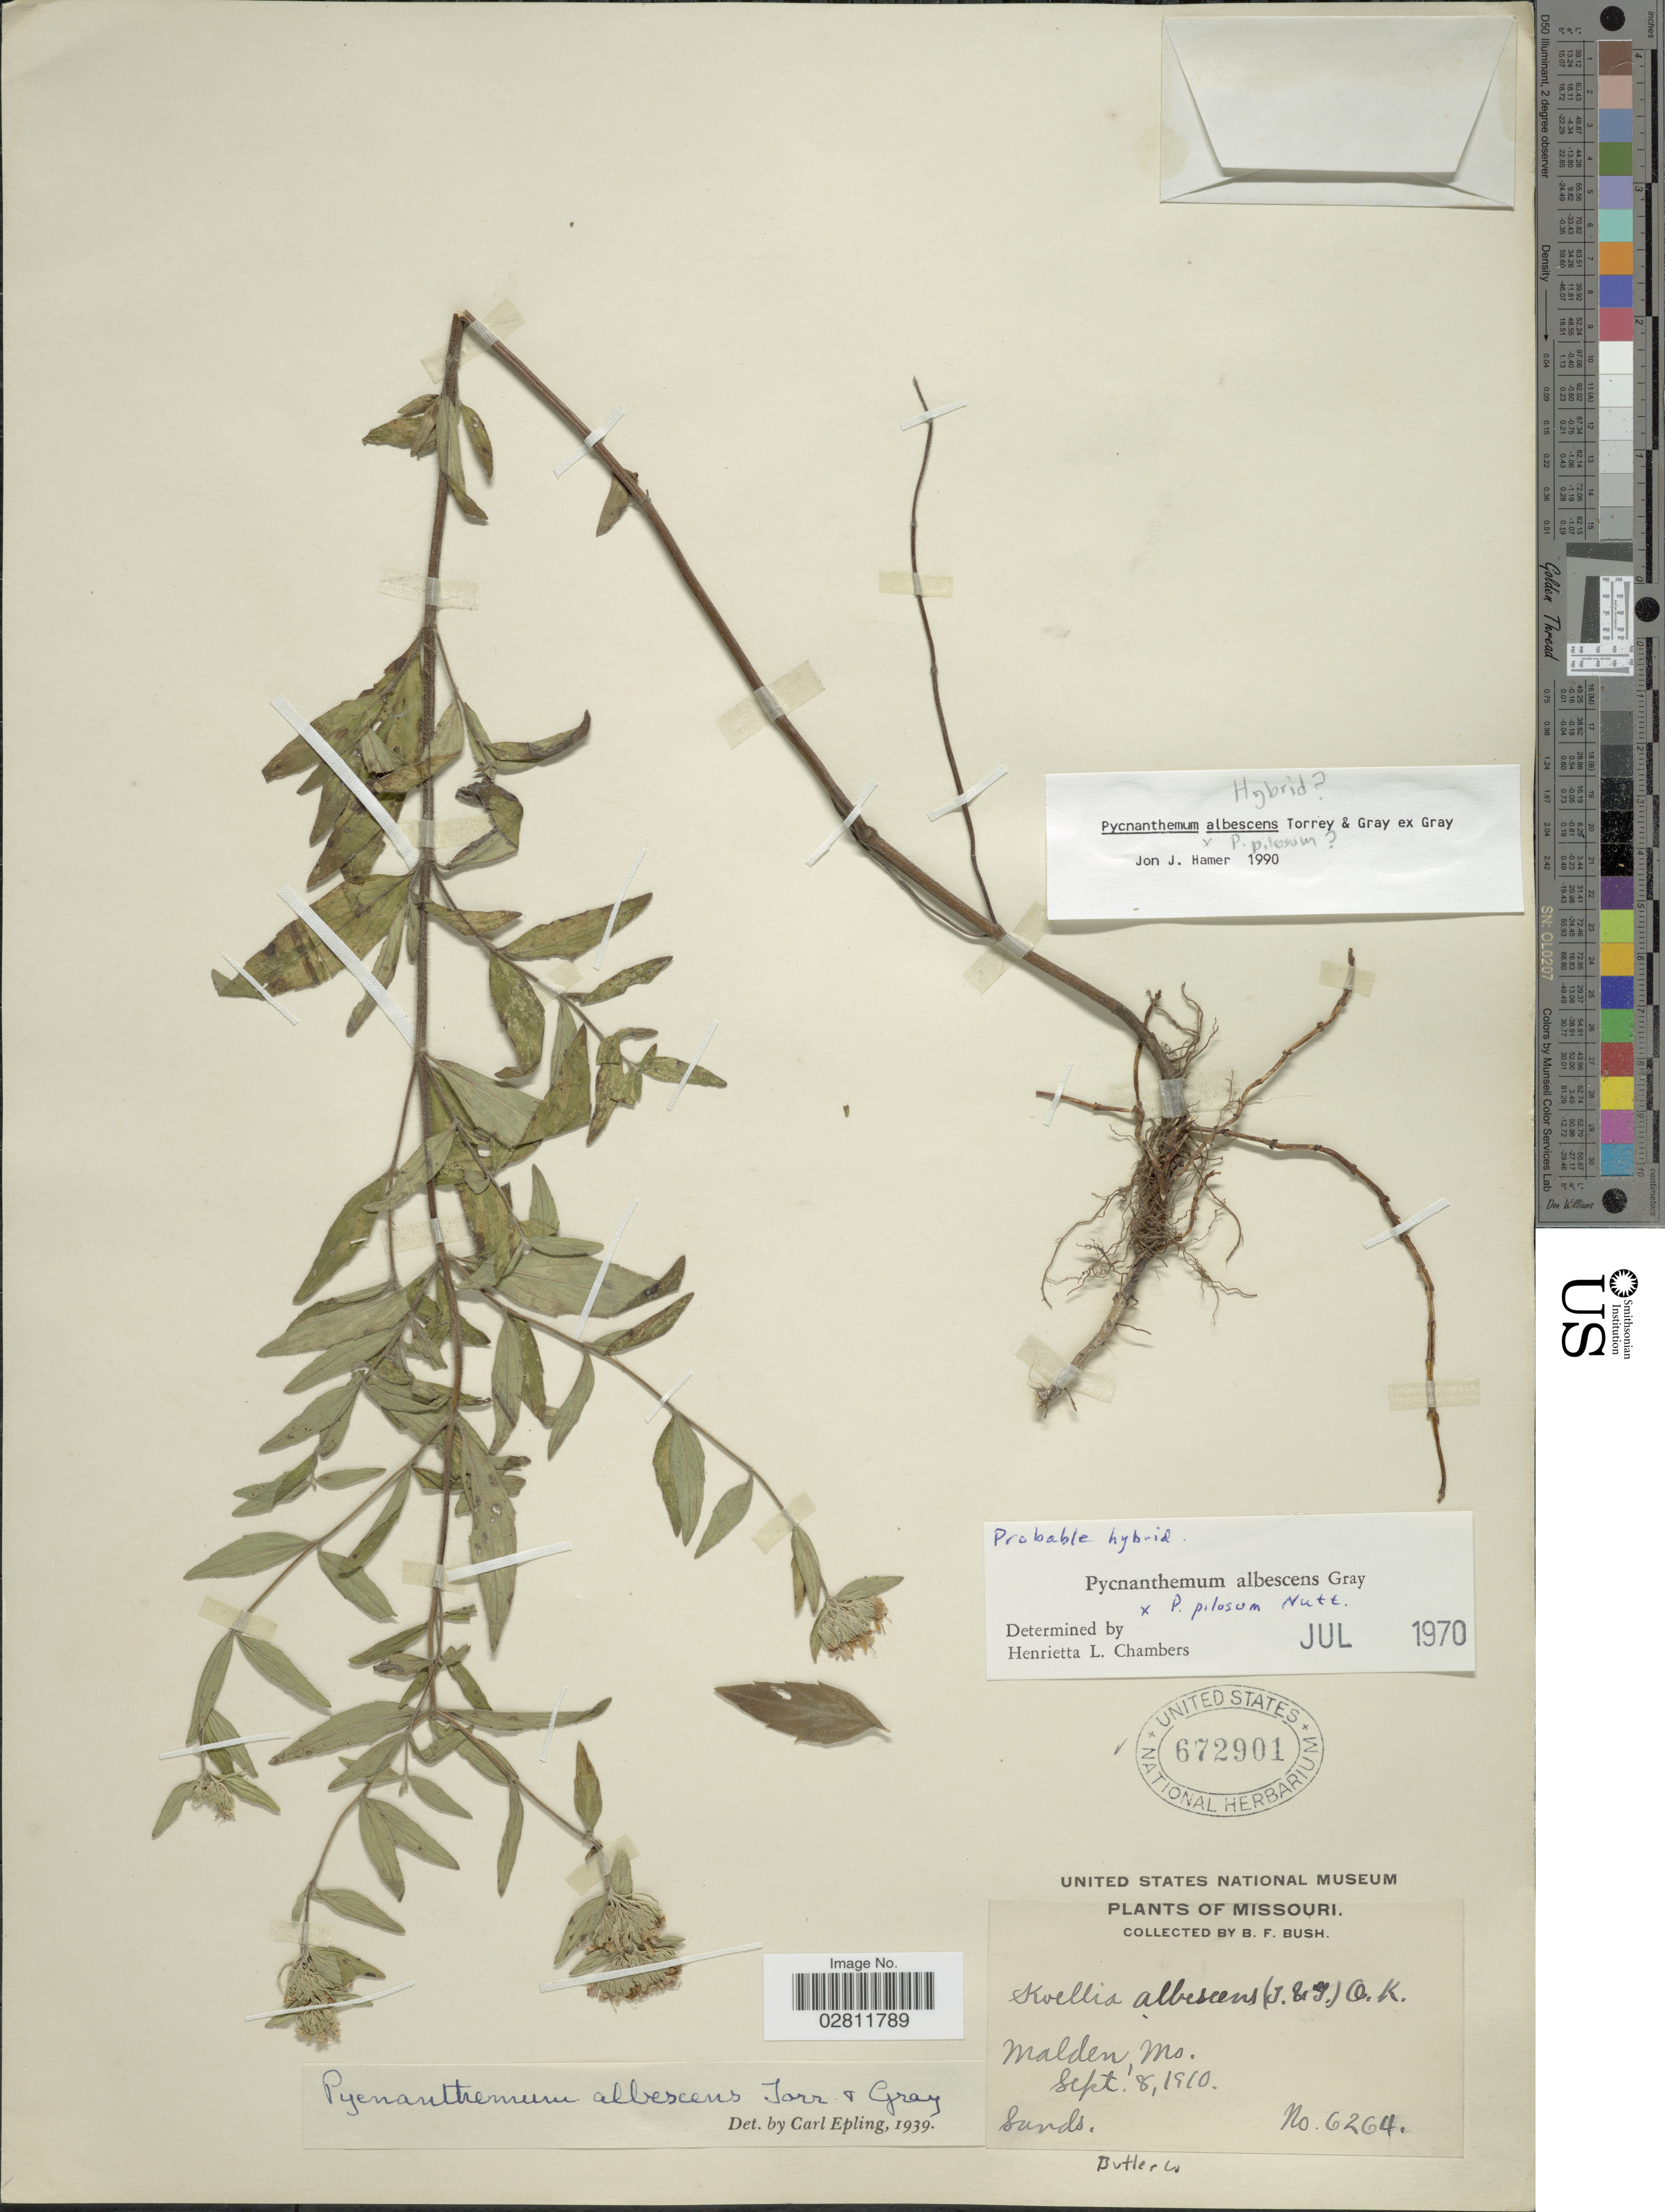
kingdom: Plantae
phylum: Tracheophyta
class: Magnoliopsida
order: Lamiales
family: Lamiaceae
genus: Pycnanthemum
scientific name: Pycnanthemum albescens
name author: Torr. & A. Gray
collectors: B. F. Bush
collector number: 6264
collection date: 1910-09-08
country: United States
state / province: Missouri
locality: Malden. Butler Co.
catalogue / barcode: US 672901